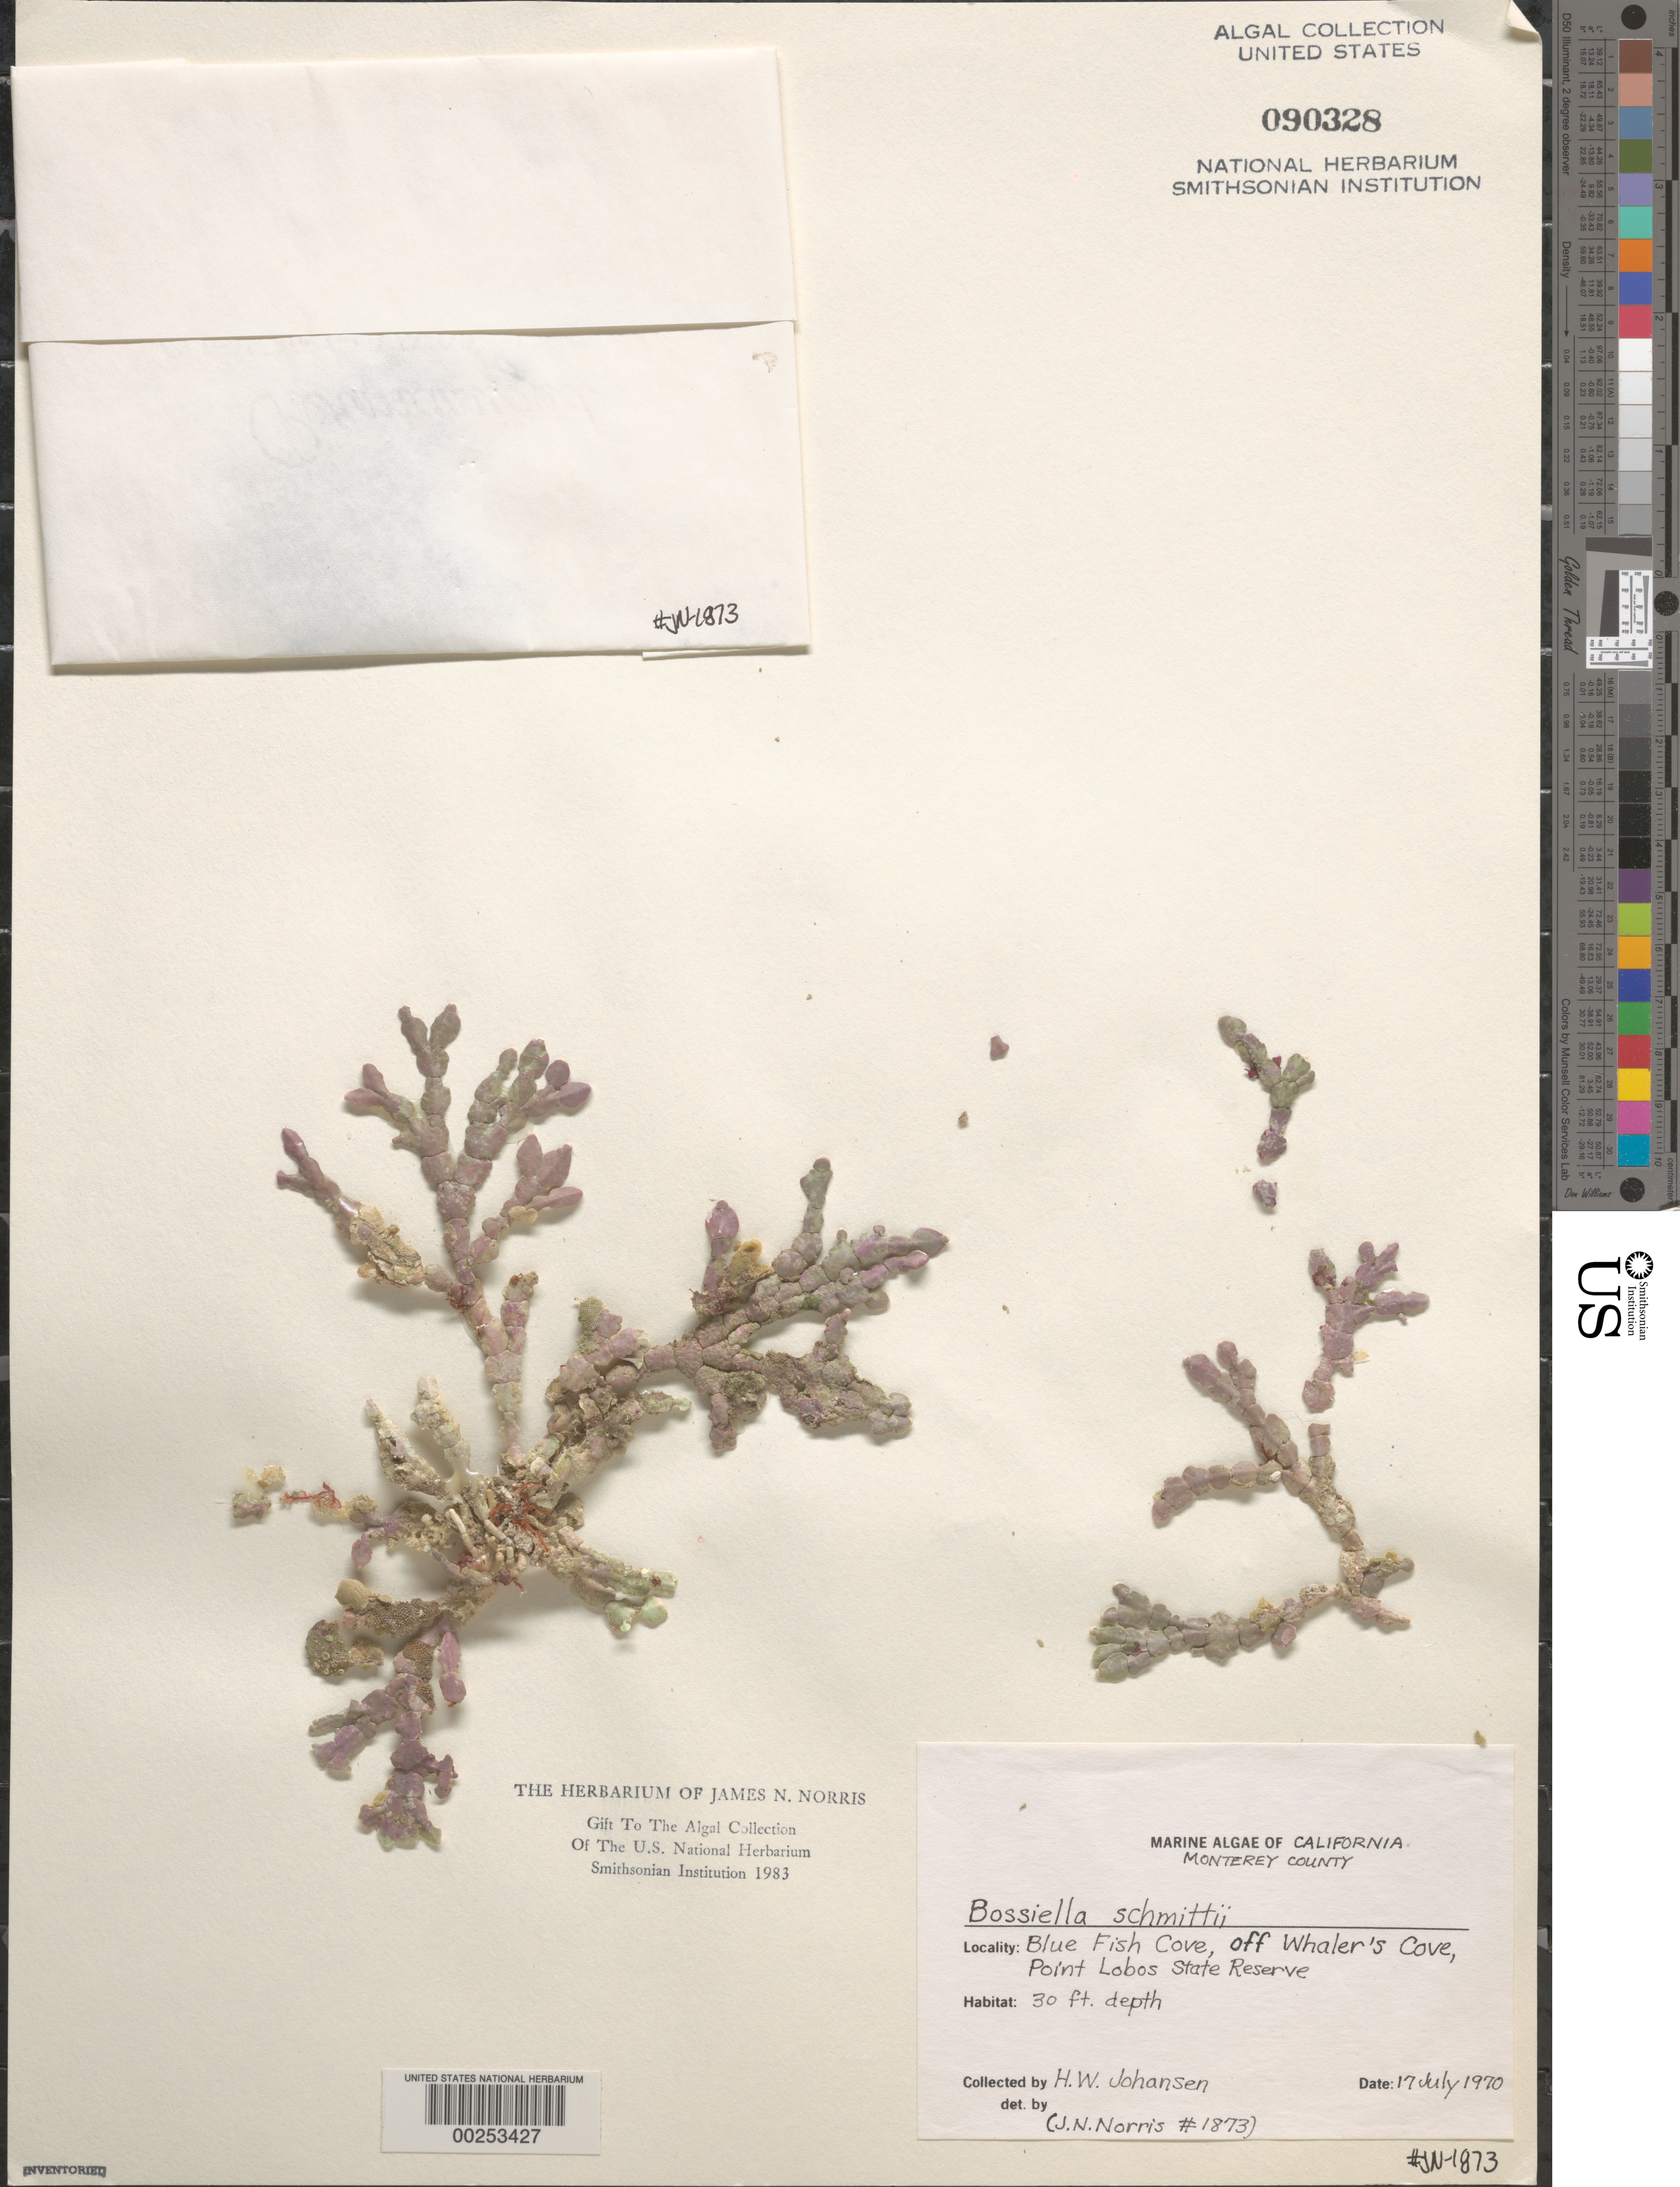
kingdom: Plantae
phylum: Rhodophyta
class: Florideophyceae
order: Corallinales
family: Corallinaceae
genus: Bossiella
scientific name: Bossiella schmittii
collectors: H. Johansen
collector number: Jn-1873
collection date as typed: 17 Jul 1970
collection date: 1970-07-17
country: United States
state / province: California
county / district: Monterey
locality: Blue Fish Cove, off Whaler's Cove, Point Lobos State Reserve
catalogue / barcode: US 90328